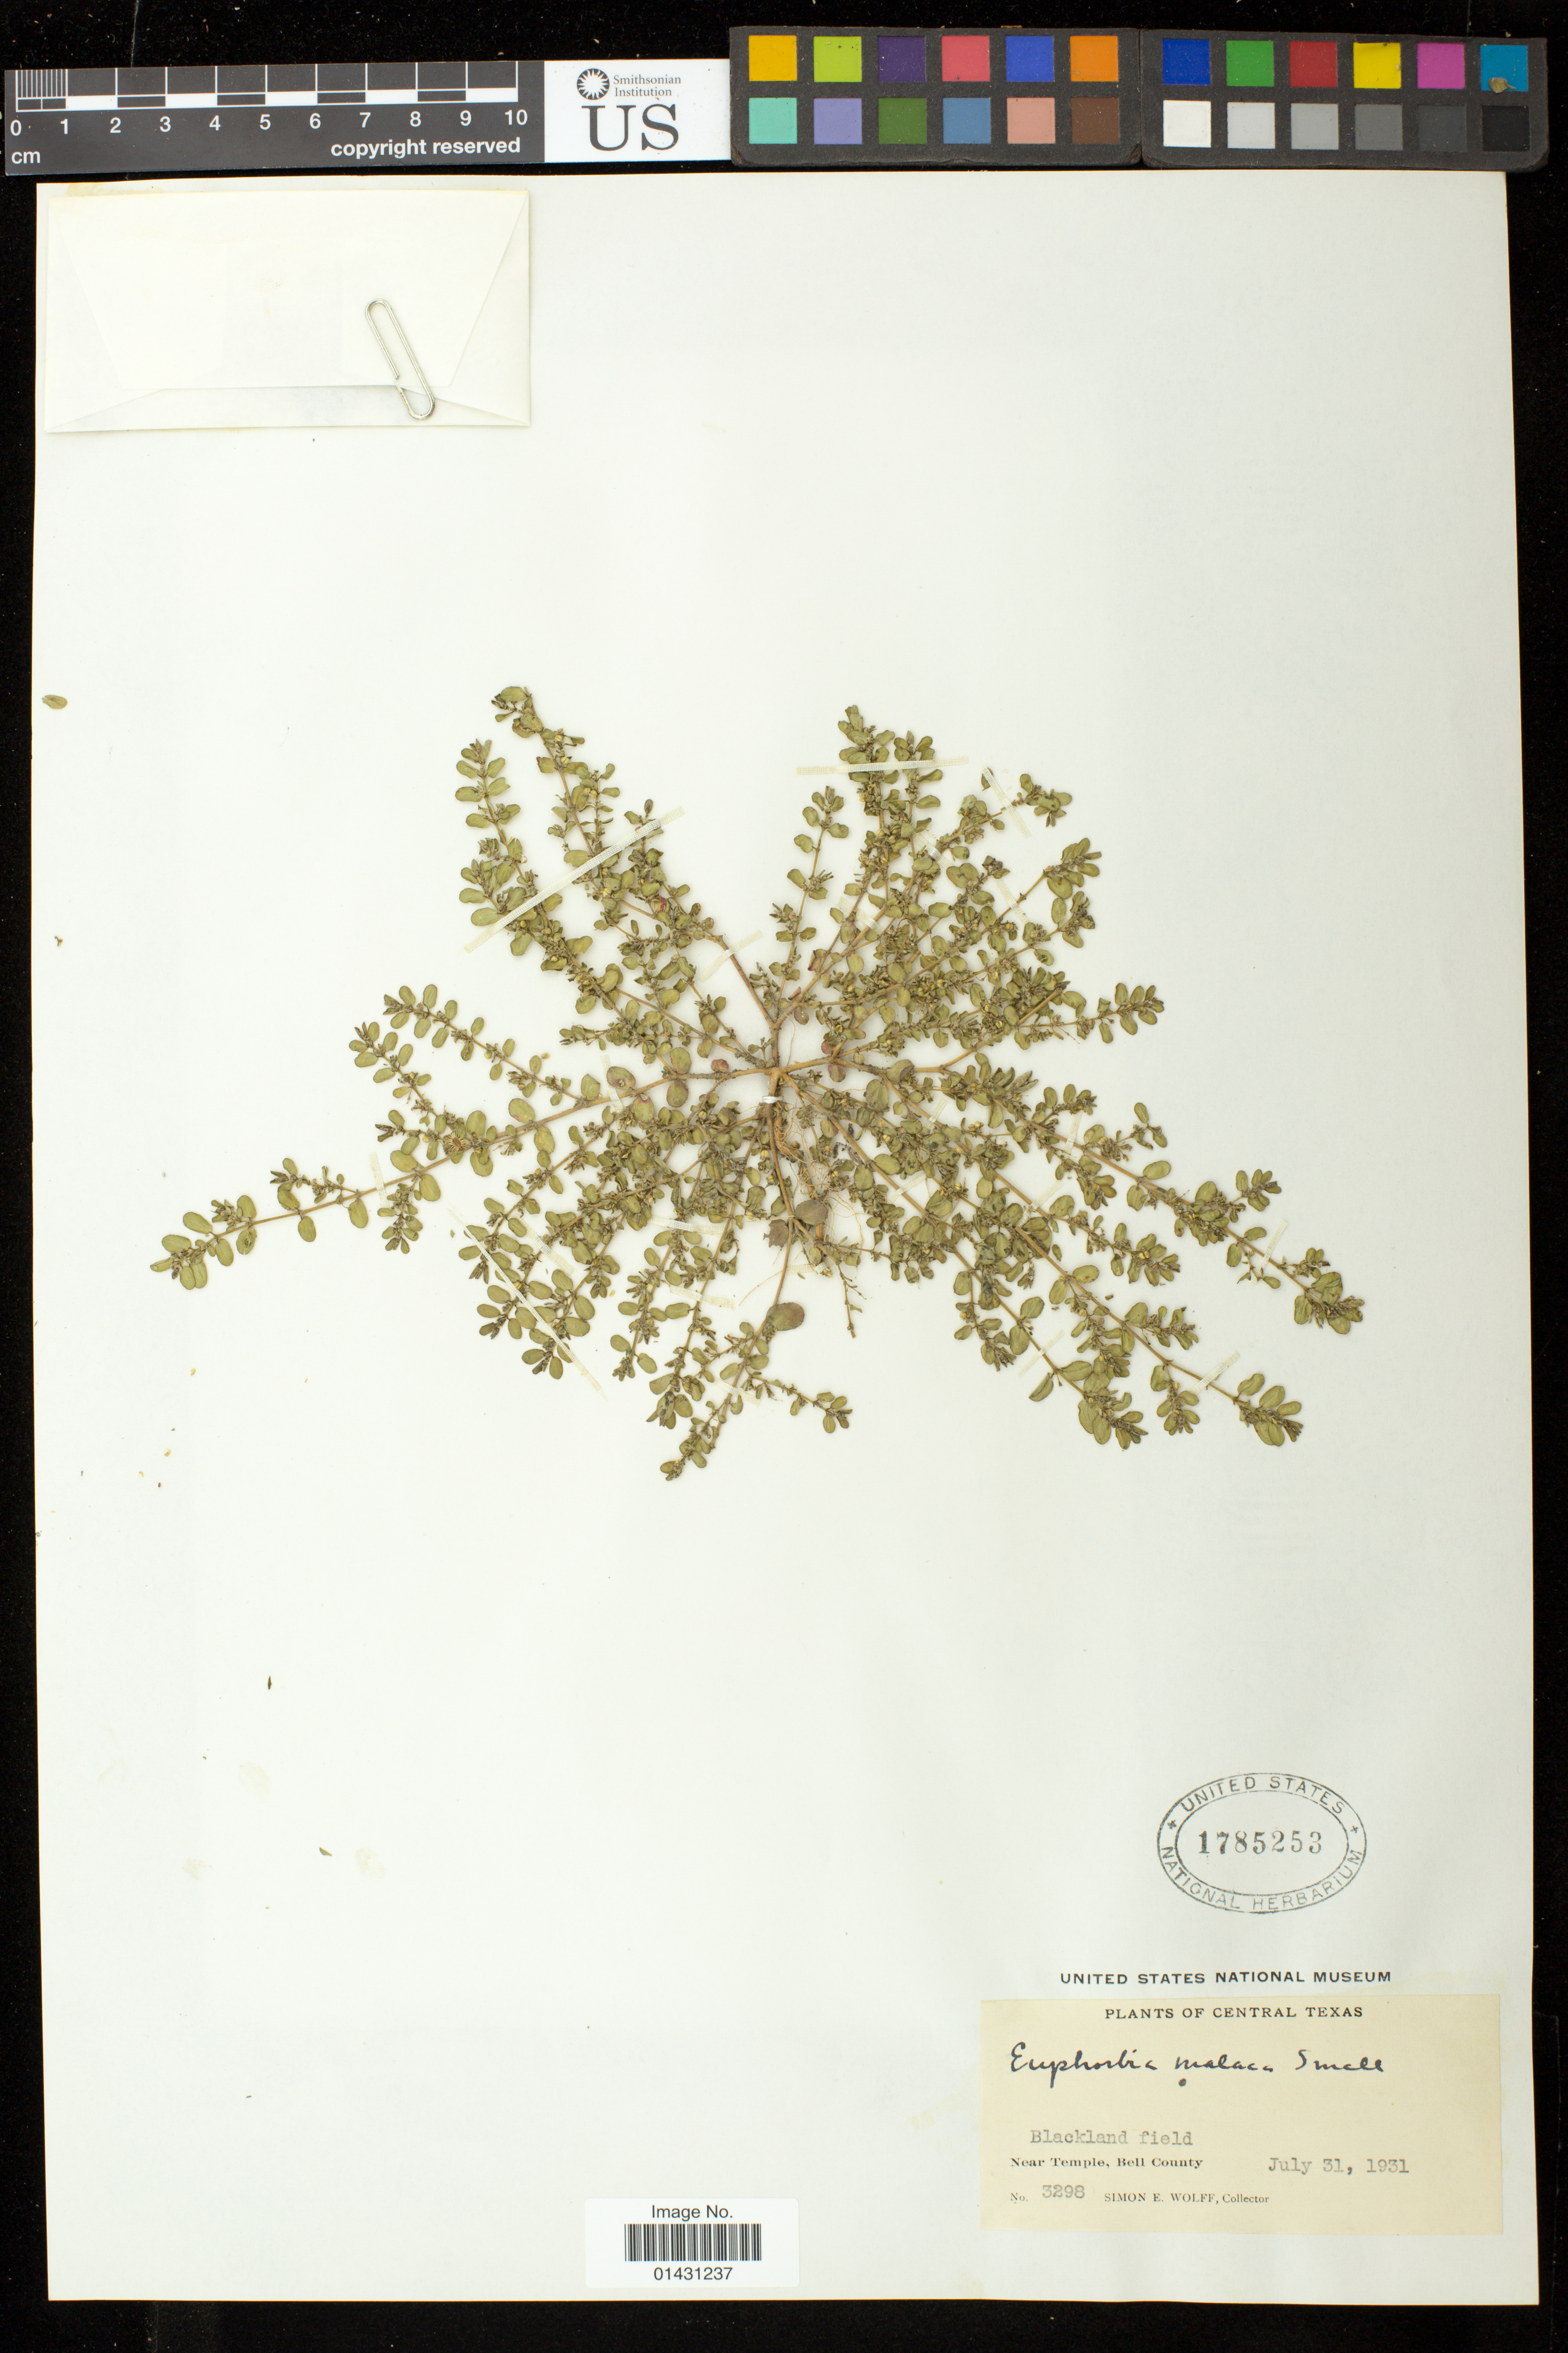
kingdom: Plantae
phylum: Tracheophyta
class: Magnoliopsida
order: Malpighiales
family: Euphorbiaceae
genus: Euphorbia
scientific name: Euphorbia prostrata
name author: Aiton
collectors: S. E. Wolff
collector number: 3298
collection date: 1931-07-31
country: United States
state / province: Texas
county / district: Bell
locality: Near Temple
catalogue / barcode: US 1785253